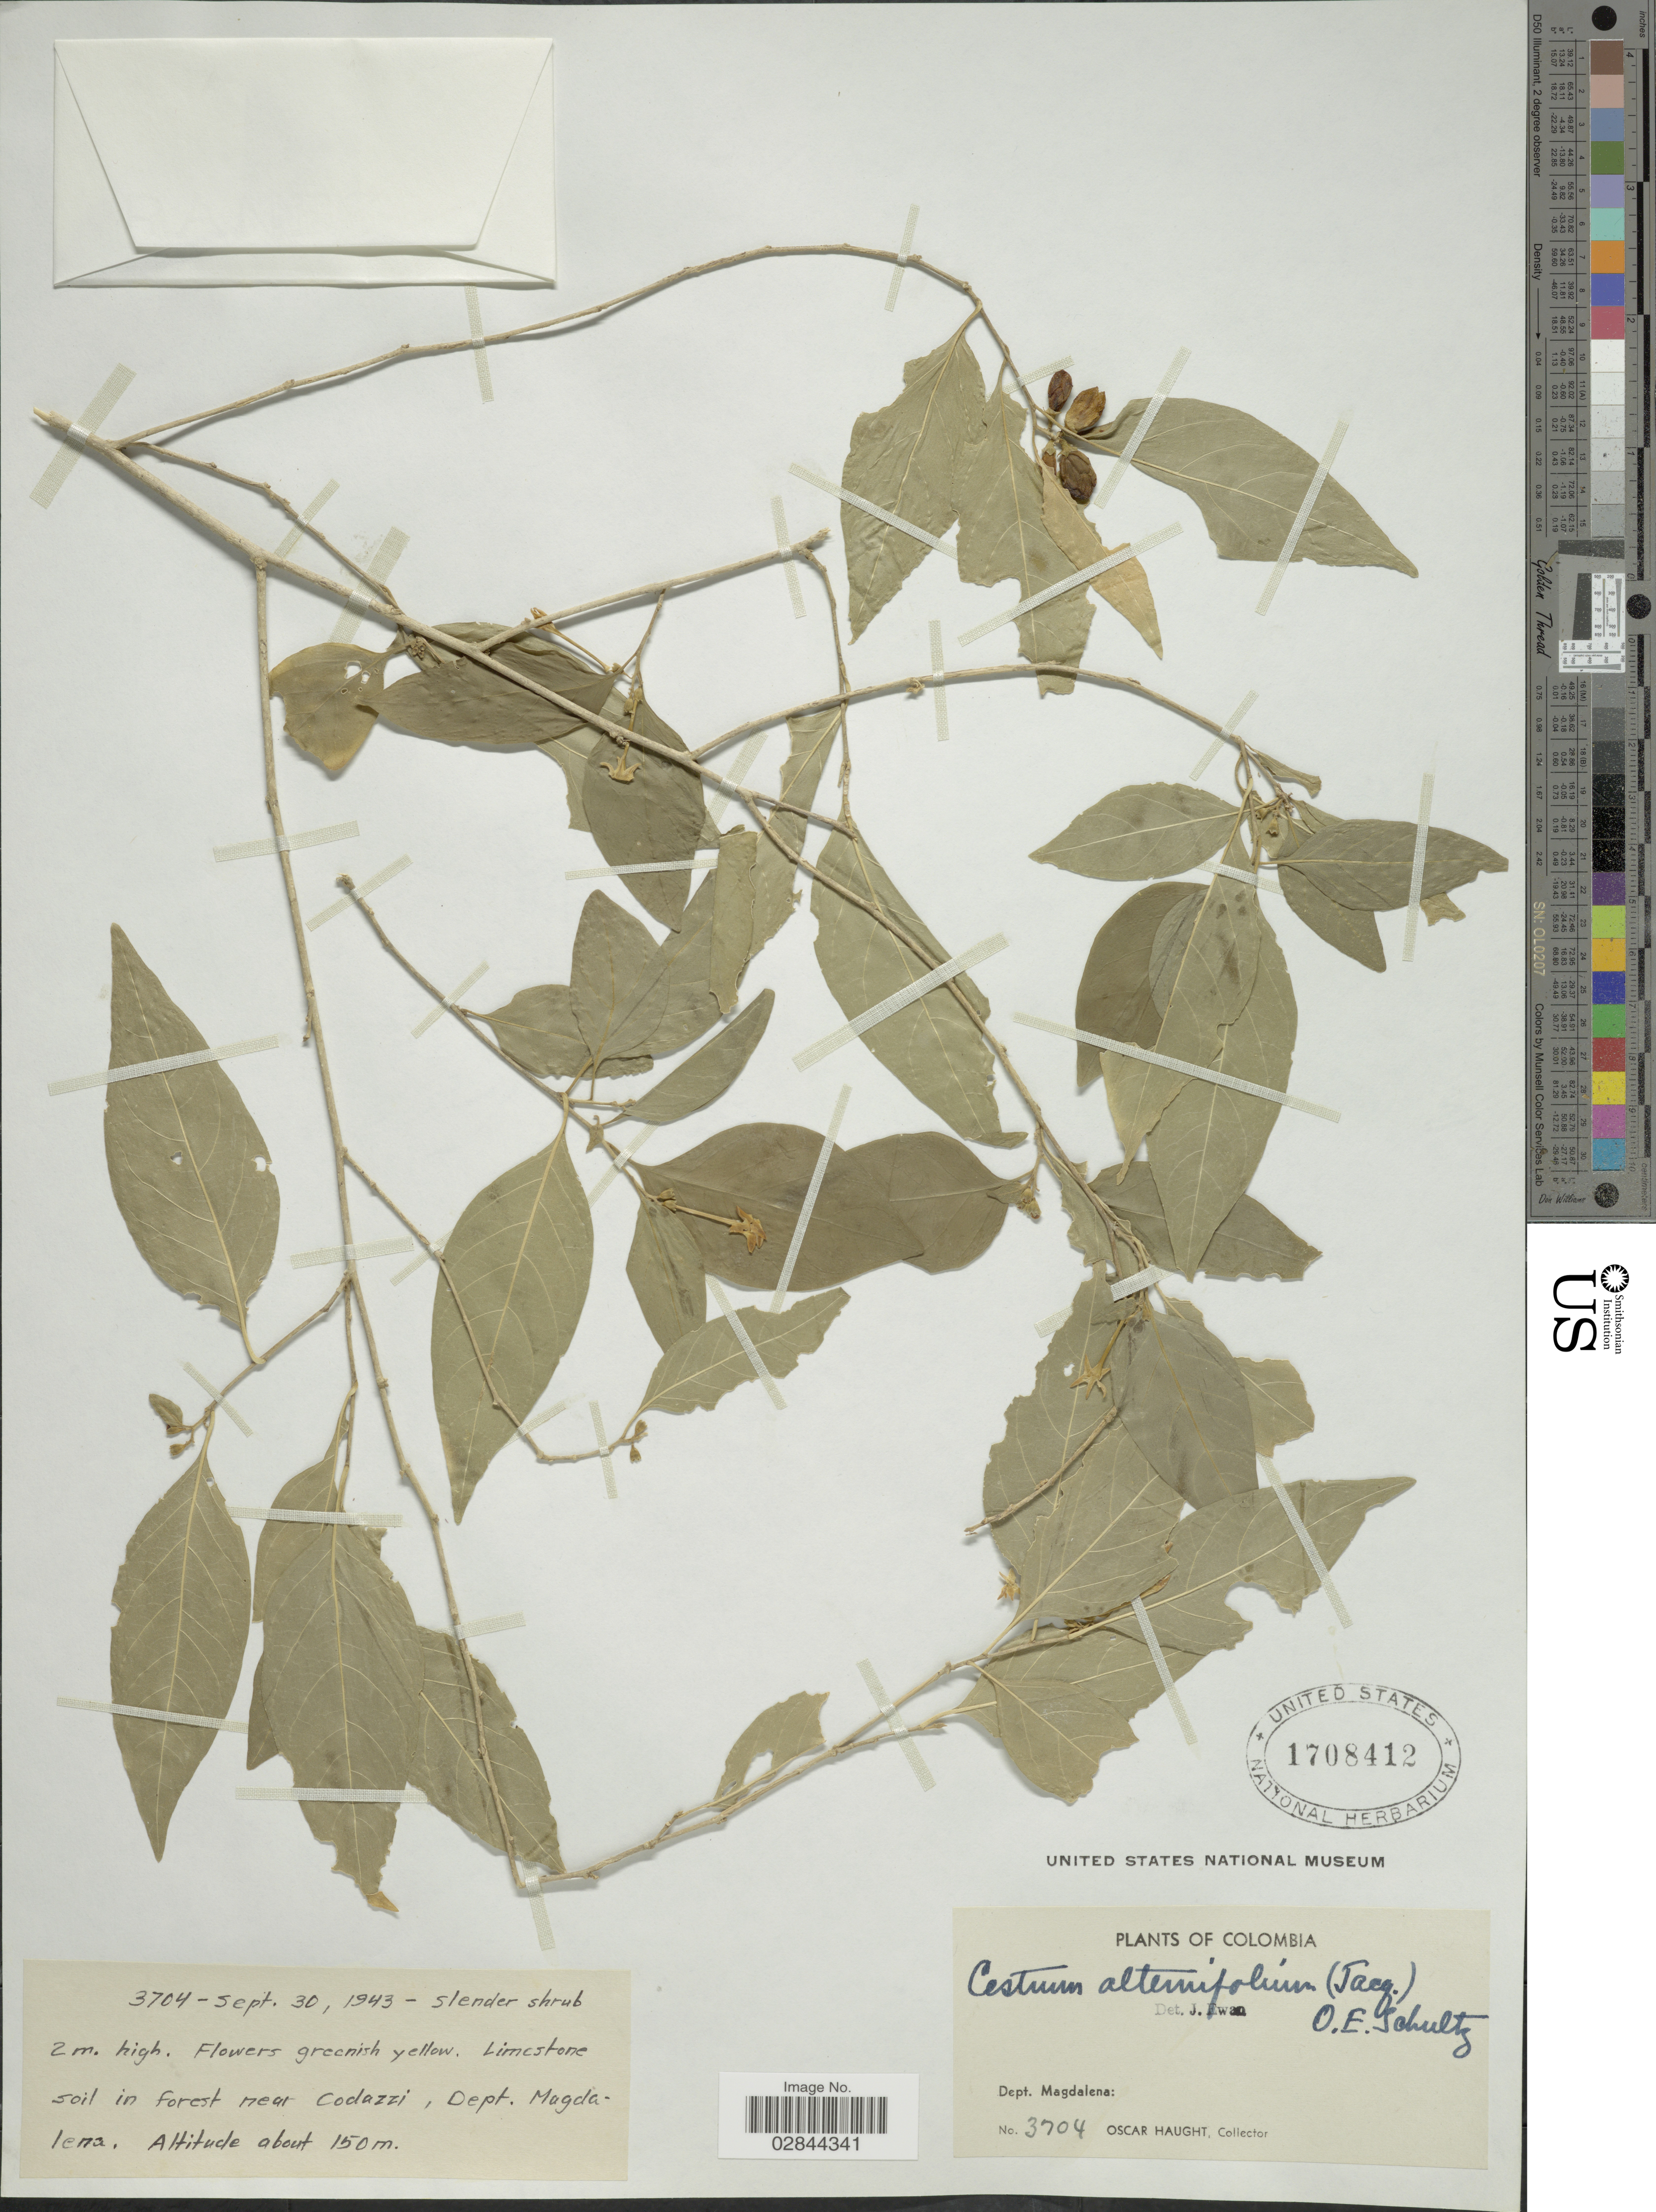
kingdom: Plantae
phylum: Tracheophyta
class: Magnoliopsida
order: Solanales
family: Solanaceae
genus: Cestrum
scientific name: Cestrum alternifolium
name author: (Jacq.) O.E. Schulz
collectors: O. L. Haught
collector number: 3704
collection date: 1943-09-30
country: Colombia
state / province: Magdalena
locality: Limestone soil in forest near Codazzi, Dept. Magdalena.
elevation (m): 150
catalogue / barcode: US 1708412